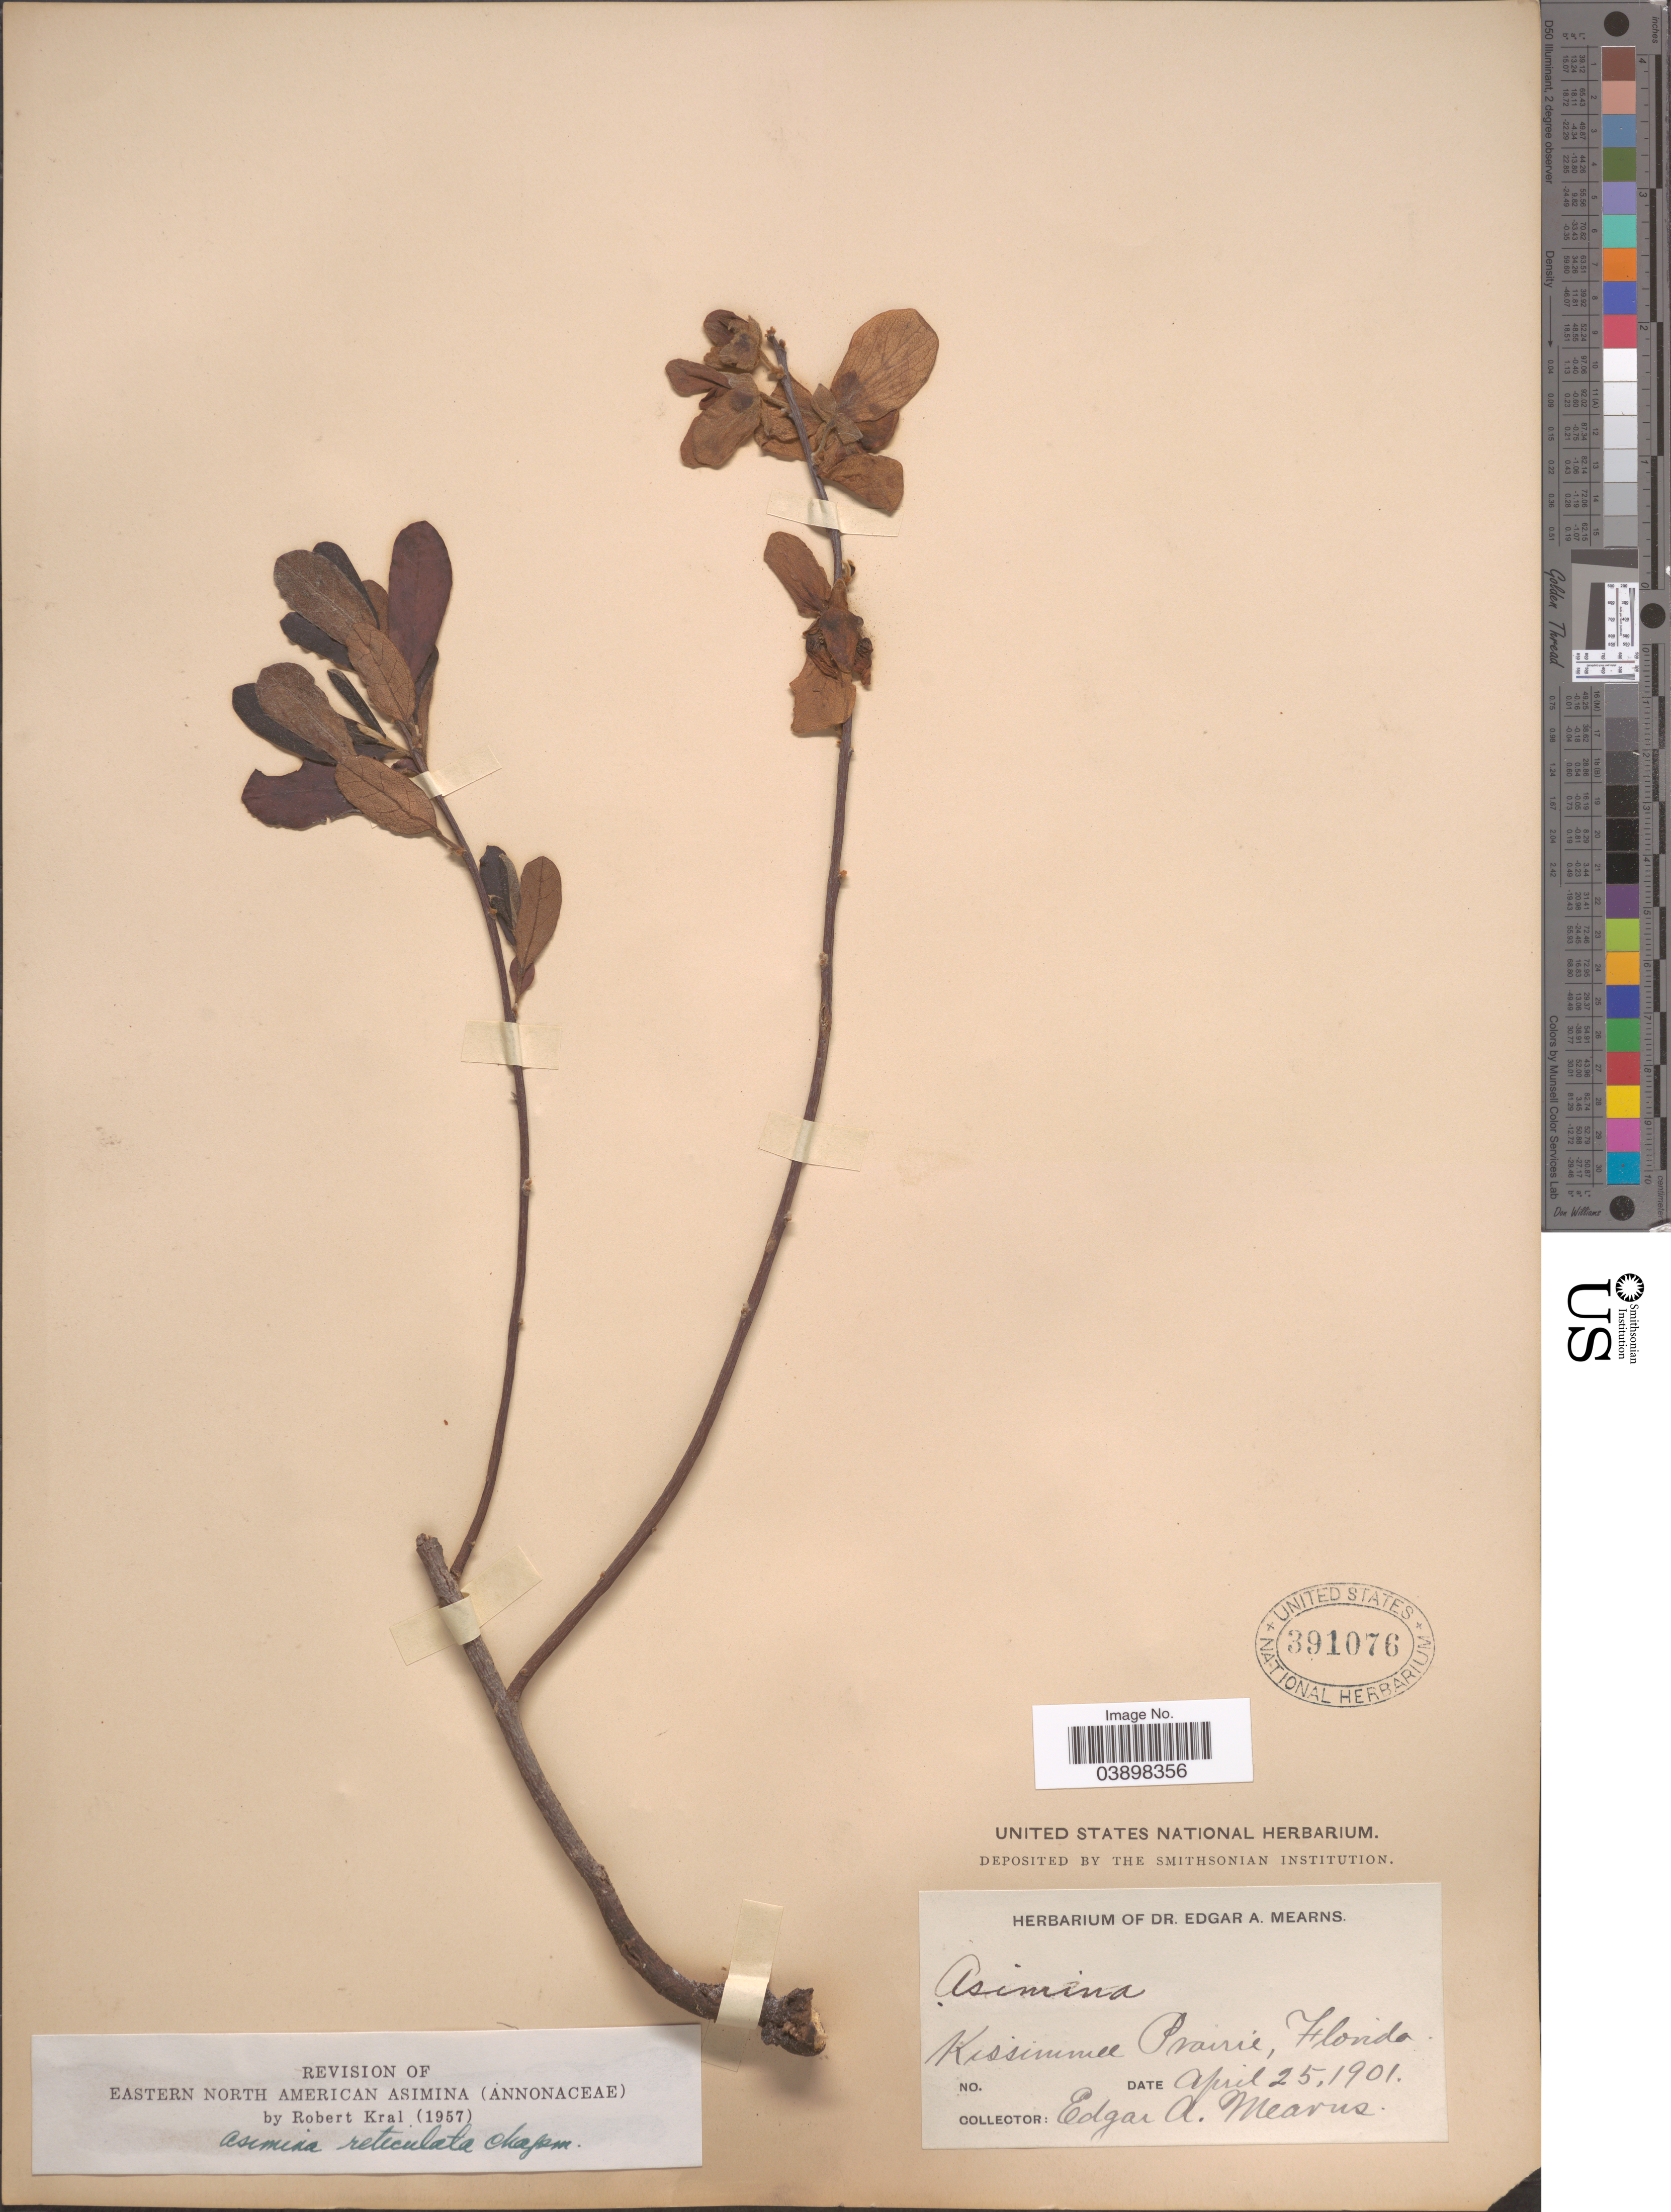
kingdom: Plantae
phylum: Tracheophyta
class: Magnoliopsida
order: Magnoliales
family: Annonaceae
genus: Asimina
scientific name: Asimina reticulata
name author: (Shuttlew.) Chapm.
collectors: E. A. Mearns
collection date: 1901-04-25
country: United States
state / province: Florida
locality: Kissimmee Prairie.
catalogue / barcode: US 391076